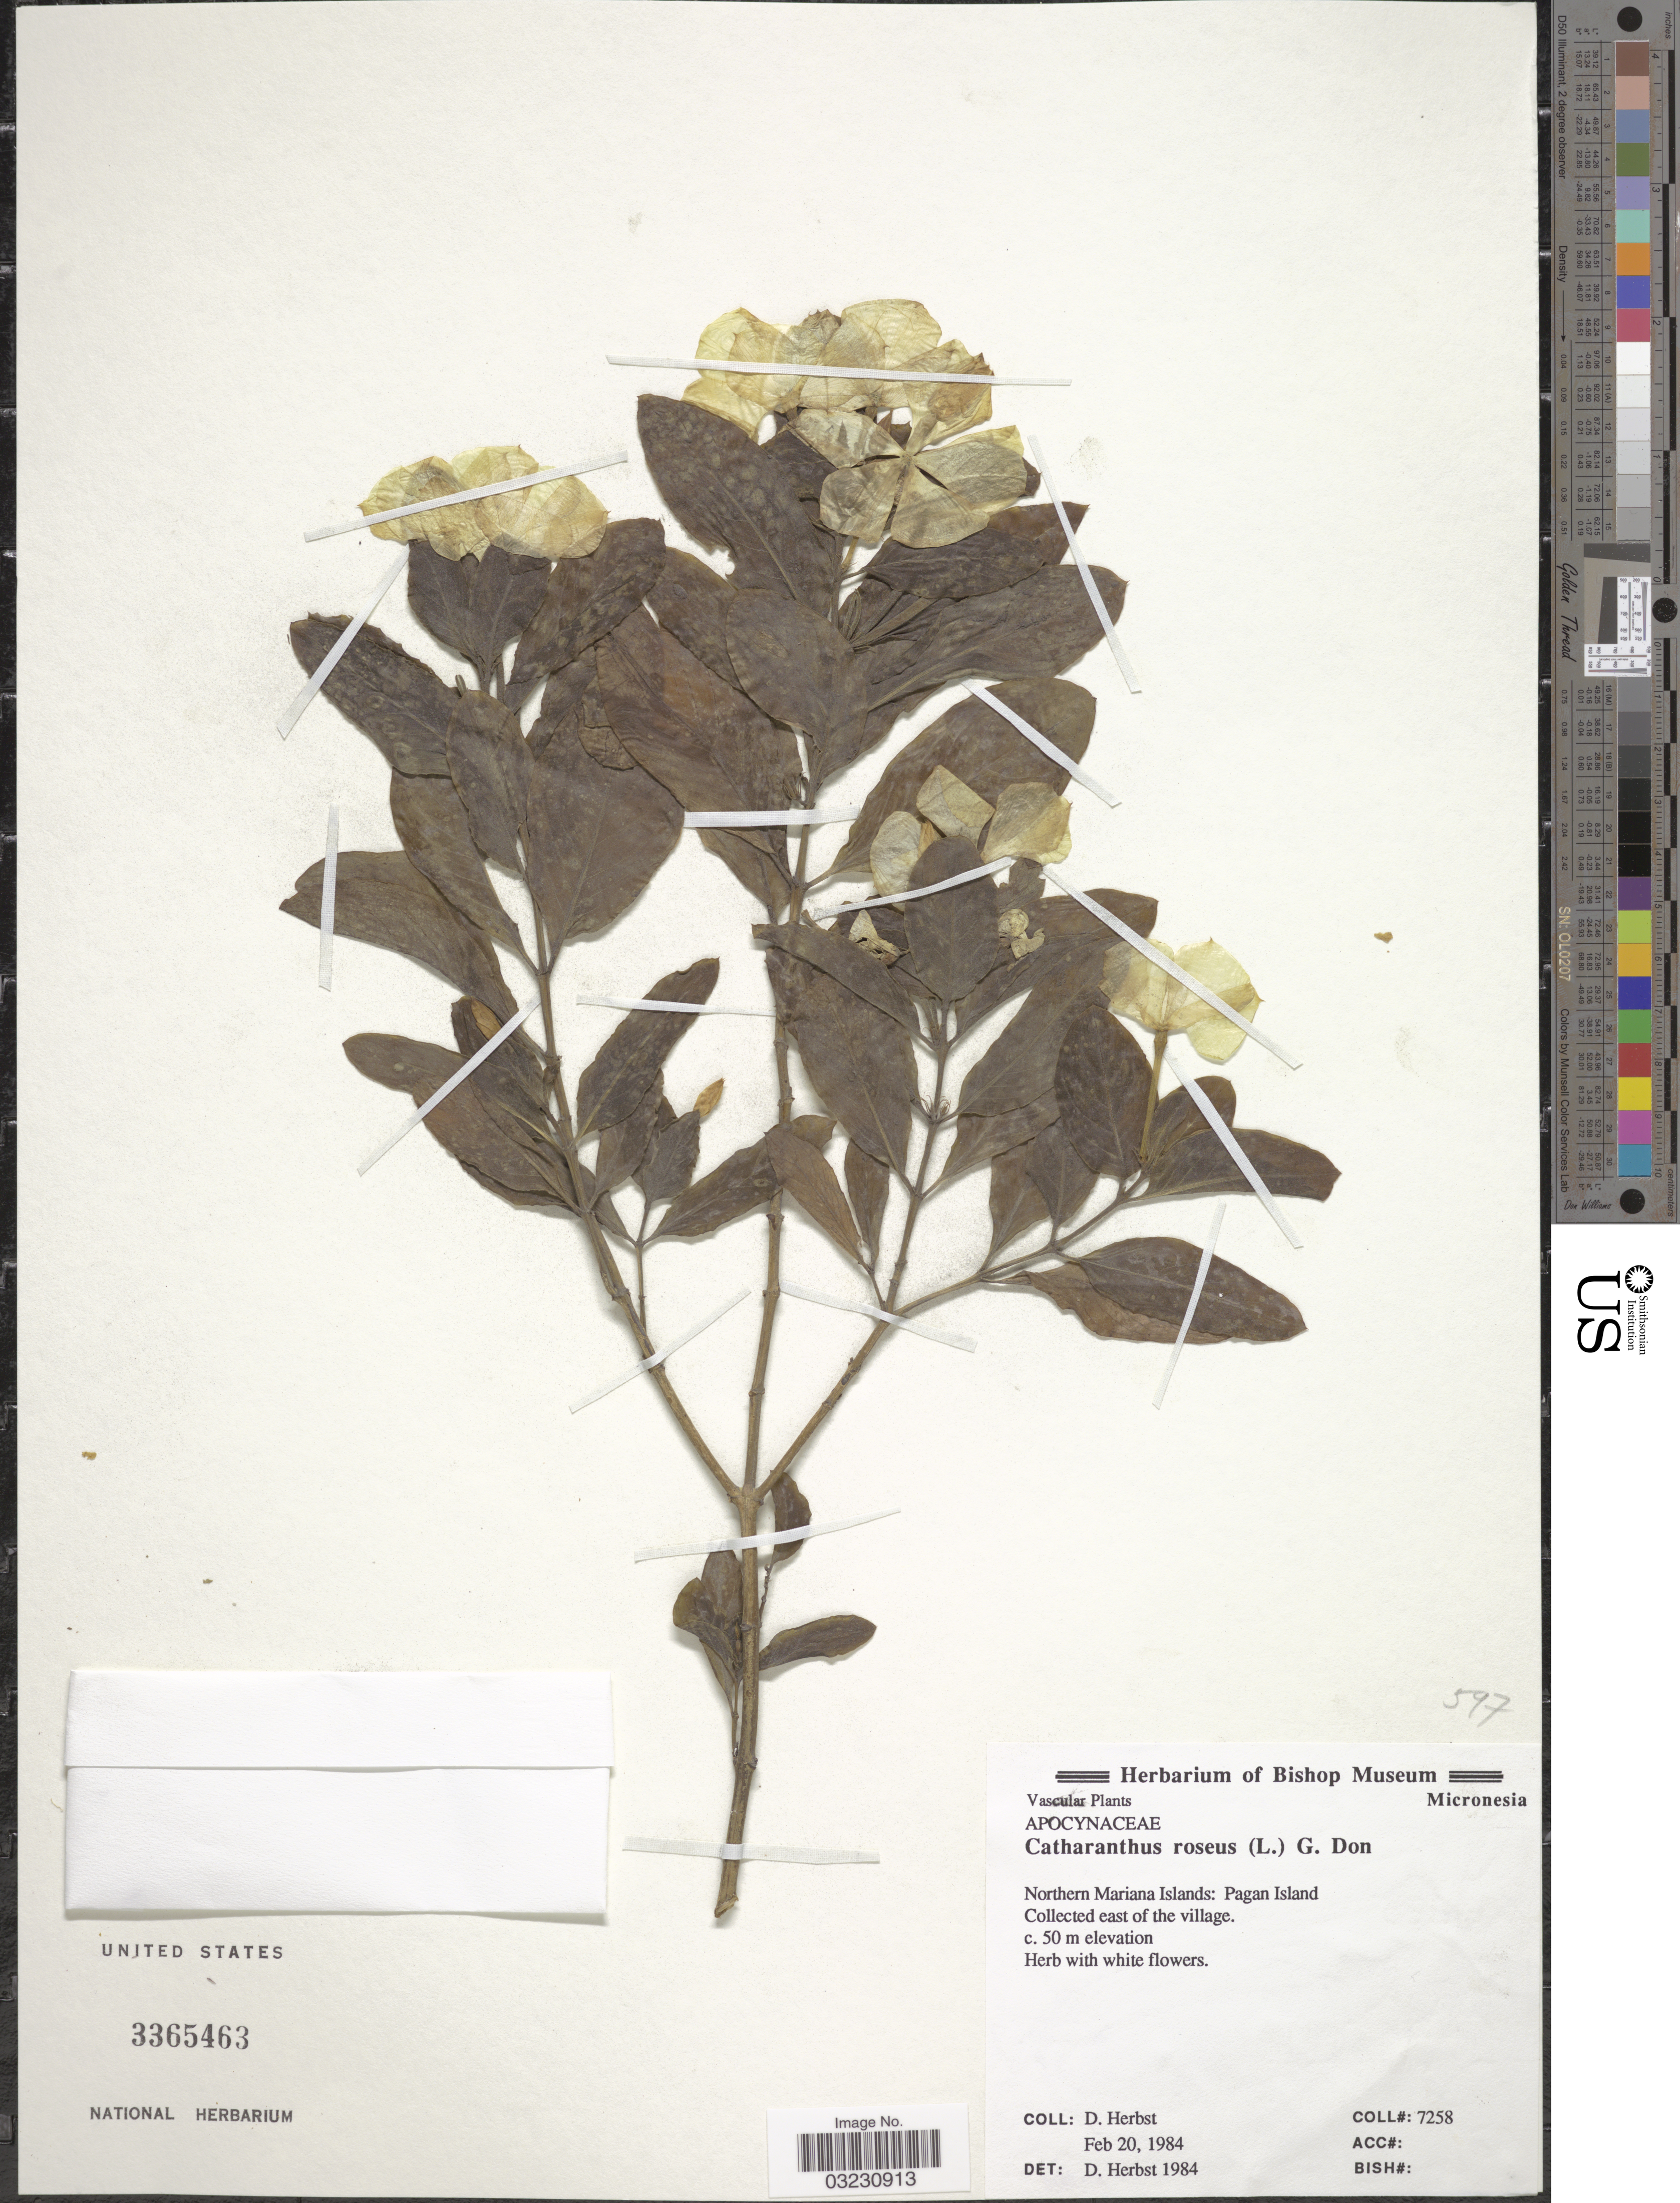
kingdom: Plantae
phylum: Tracheophyta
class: Magnoliopsida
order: Gentianales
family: Apocynaceae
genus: Catharanthus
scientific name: Catharanthus roseus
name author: (L.) G. Don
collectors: D. Herbst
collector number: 7258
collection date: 1984-02-20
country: Northern Mariana Islands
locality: Pagan Island. East of the village. Micronesia [unsure placement].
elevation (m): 50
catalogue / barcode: US 3365463